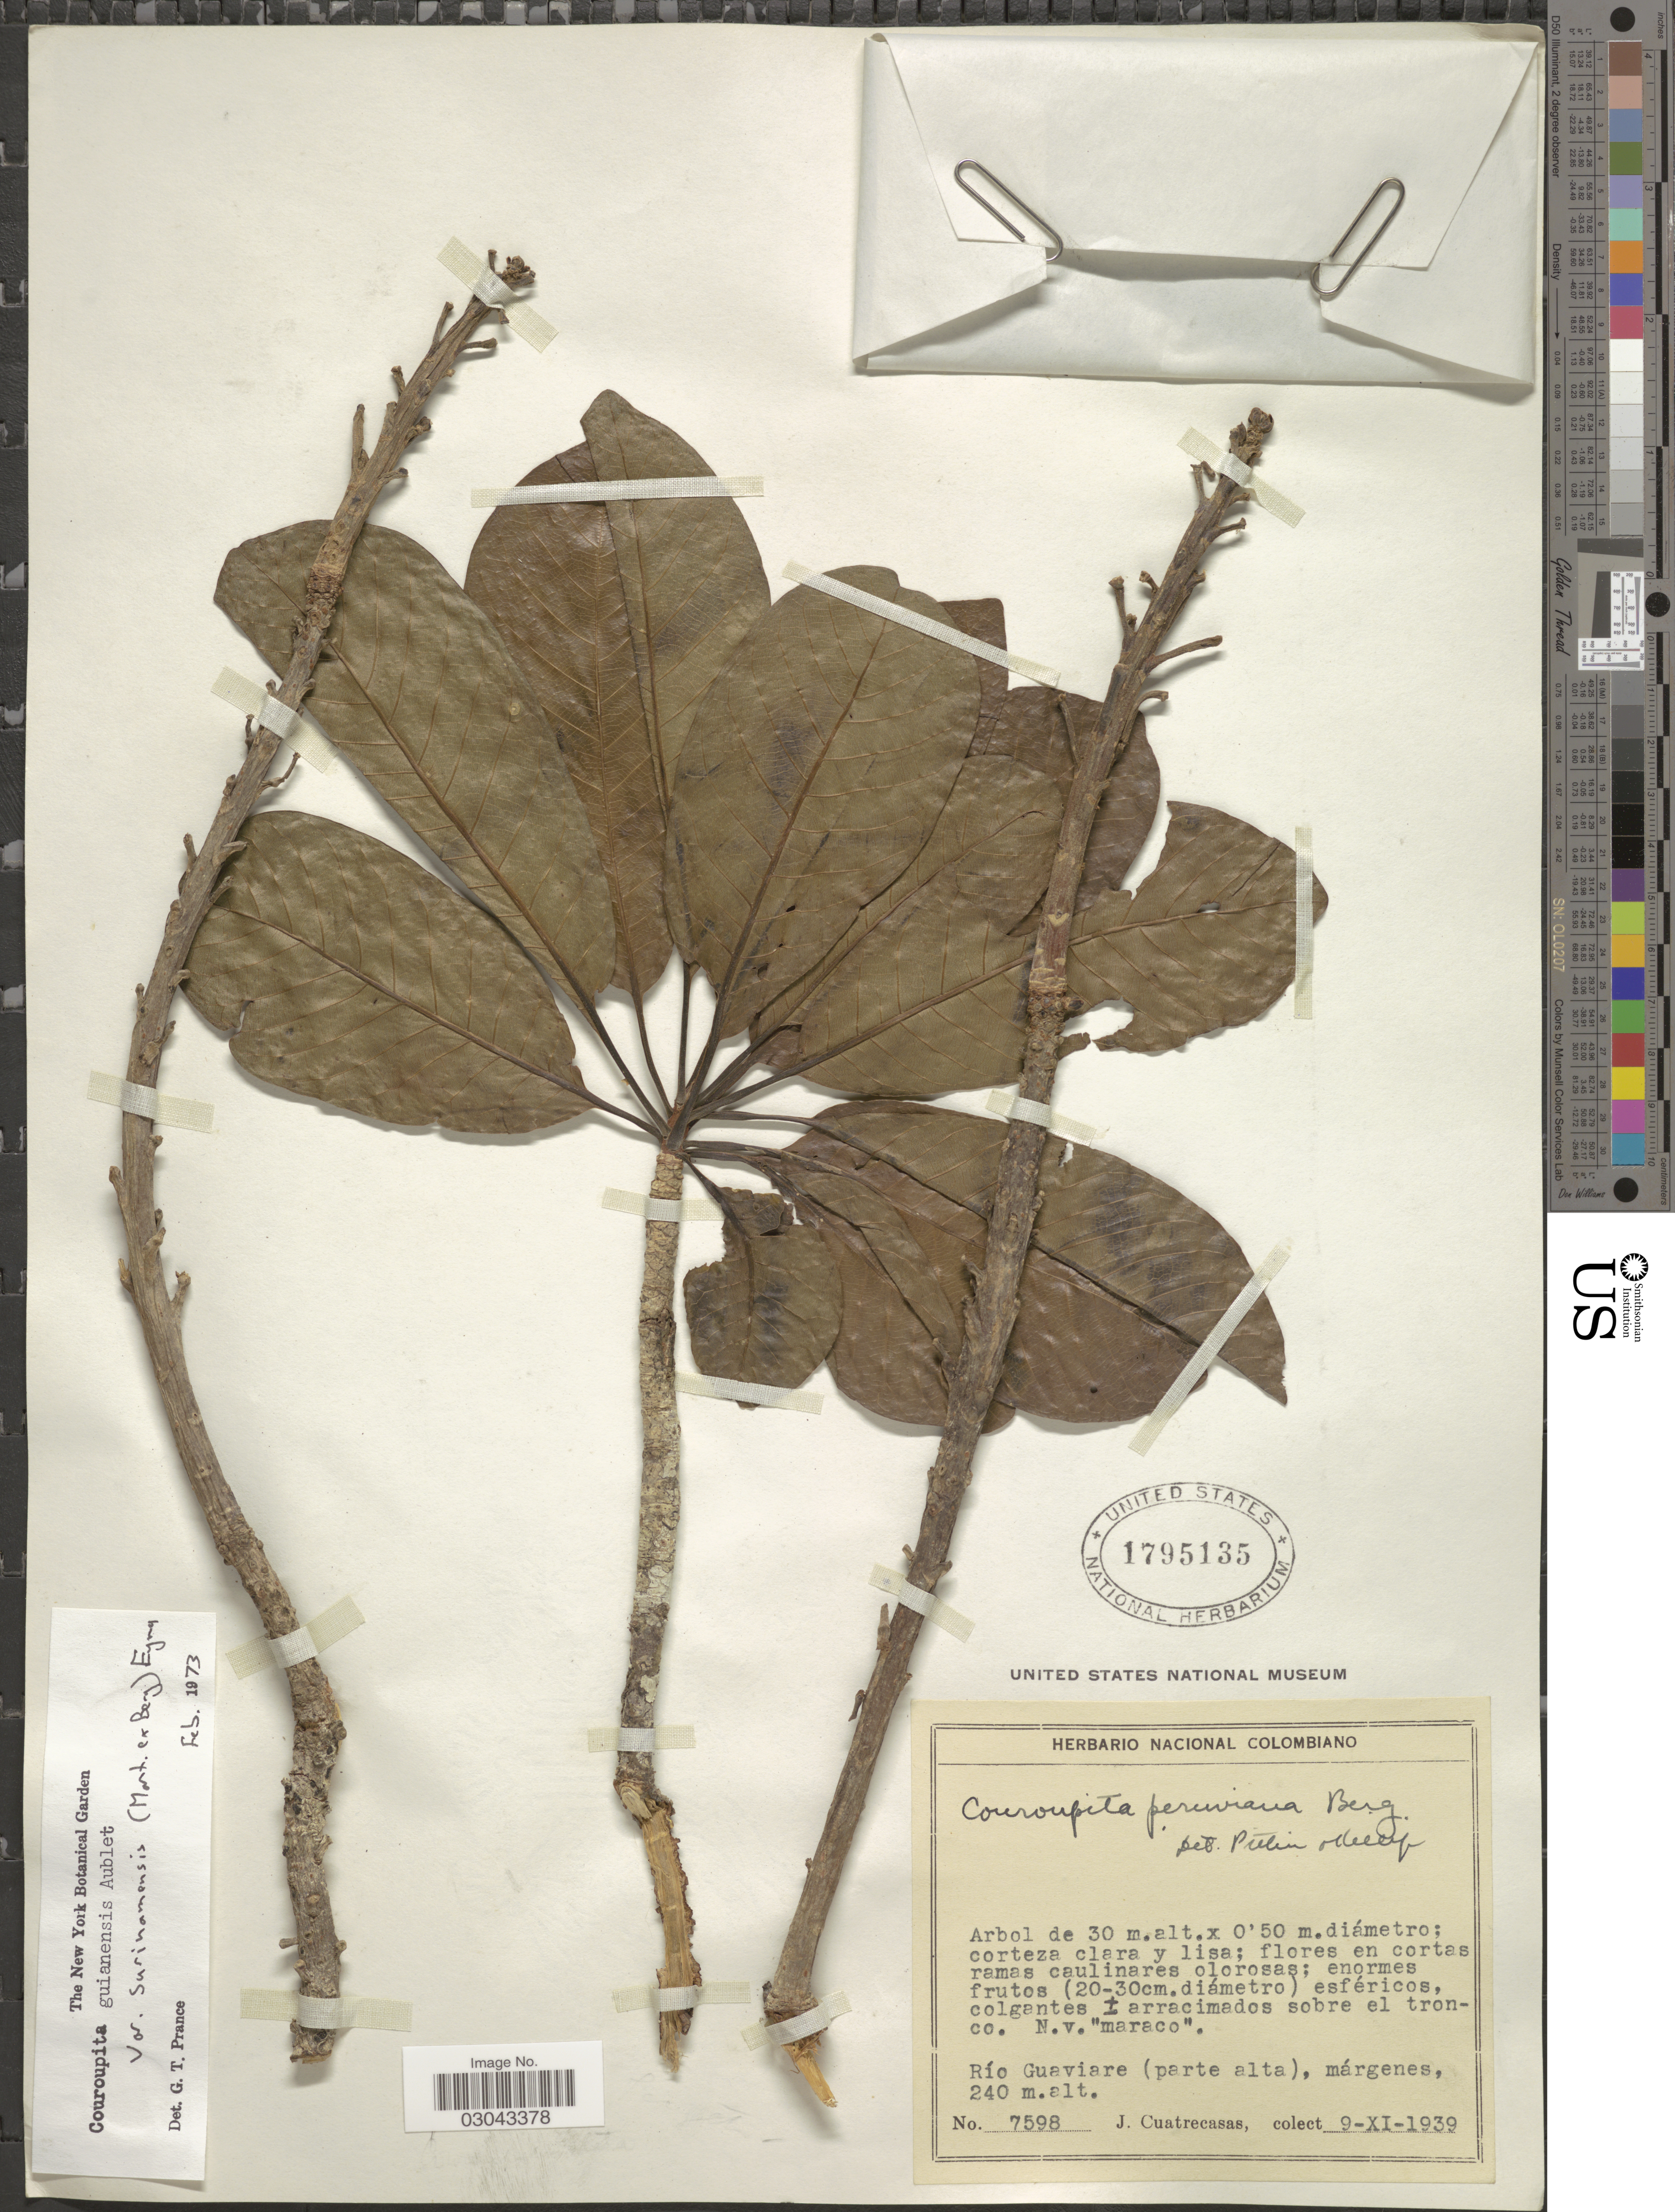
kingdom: Plantae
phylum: Tracheophyta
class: Magnoliopsida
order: Ericales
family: Lecythidaceae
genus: Couroupita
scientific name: Couroupita guianensis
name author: Aubl.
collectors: J. Cuatrecasas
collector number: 7598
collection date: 1939-11-09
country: Colombia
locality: Río Guaviare (parte alta), márgenes.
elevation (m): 240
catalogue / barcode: US 1795135